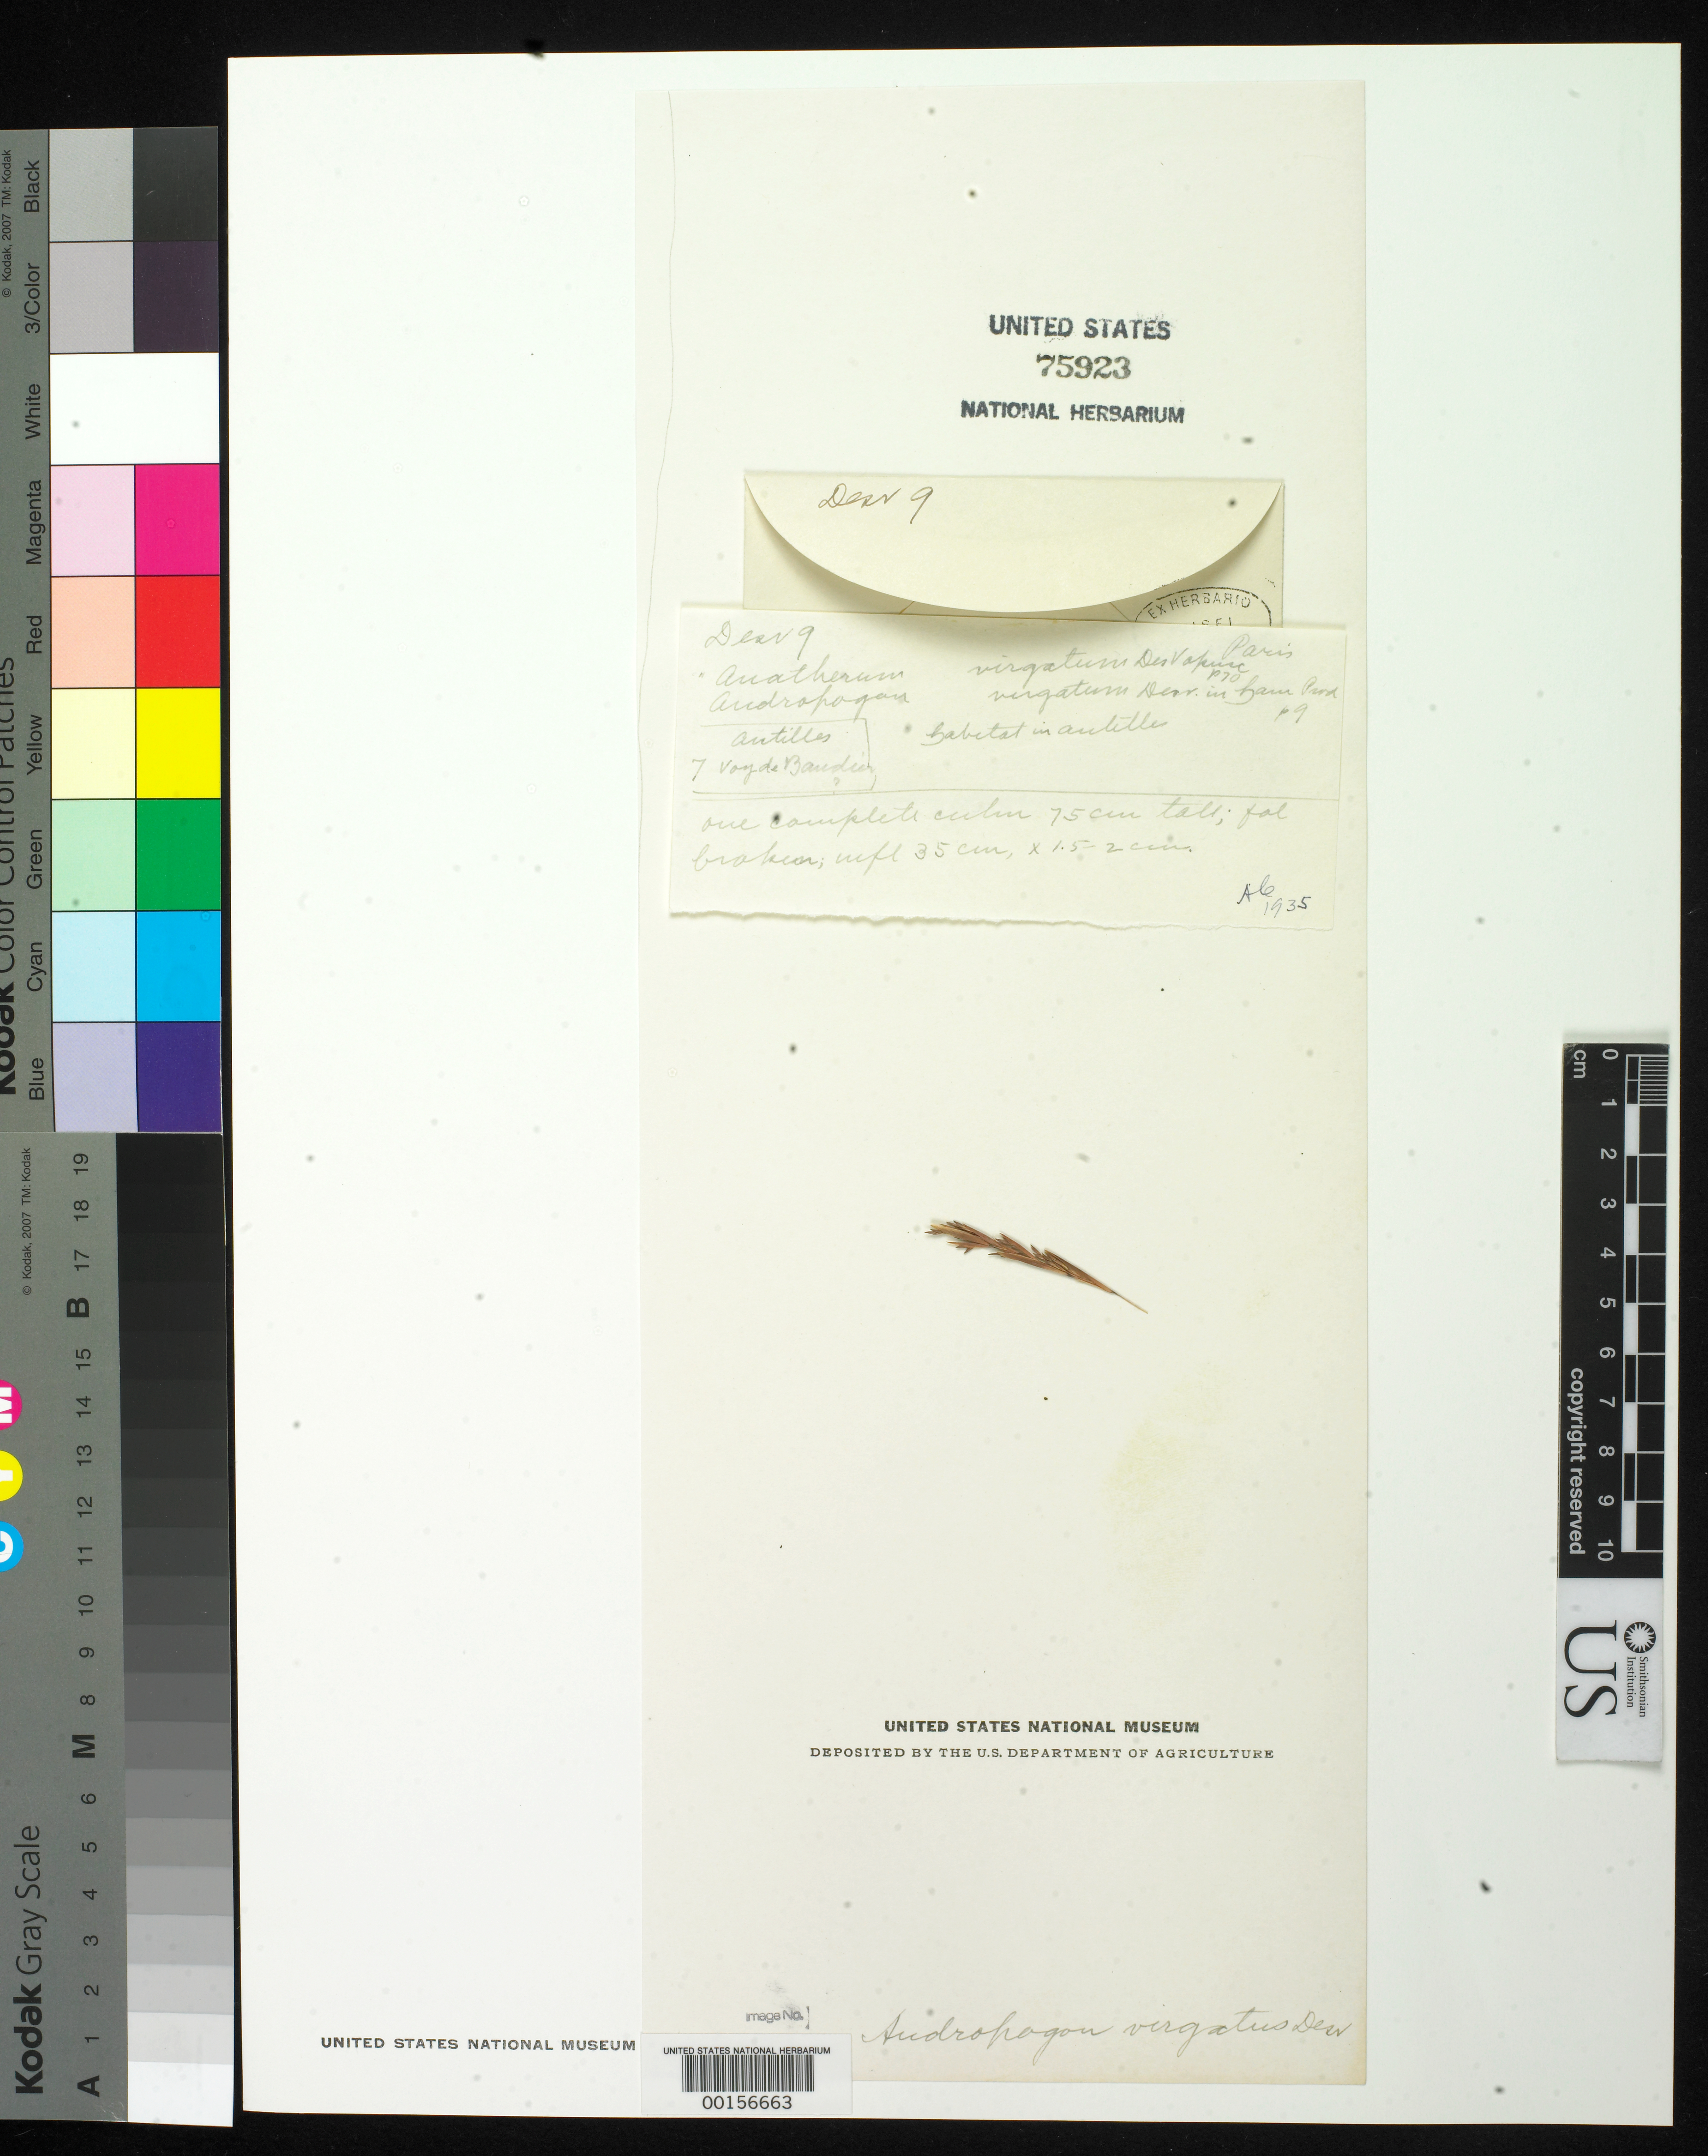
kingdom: Plantae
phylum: Tracheophyta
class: Liliopsida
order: Poales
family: Poaceae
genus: Andropogon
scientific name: Andropogon inermis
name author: Steud.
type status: Type Fragment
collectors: N. Funck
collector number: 235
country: Venezuela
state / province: Mérida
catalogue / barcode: US 75923